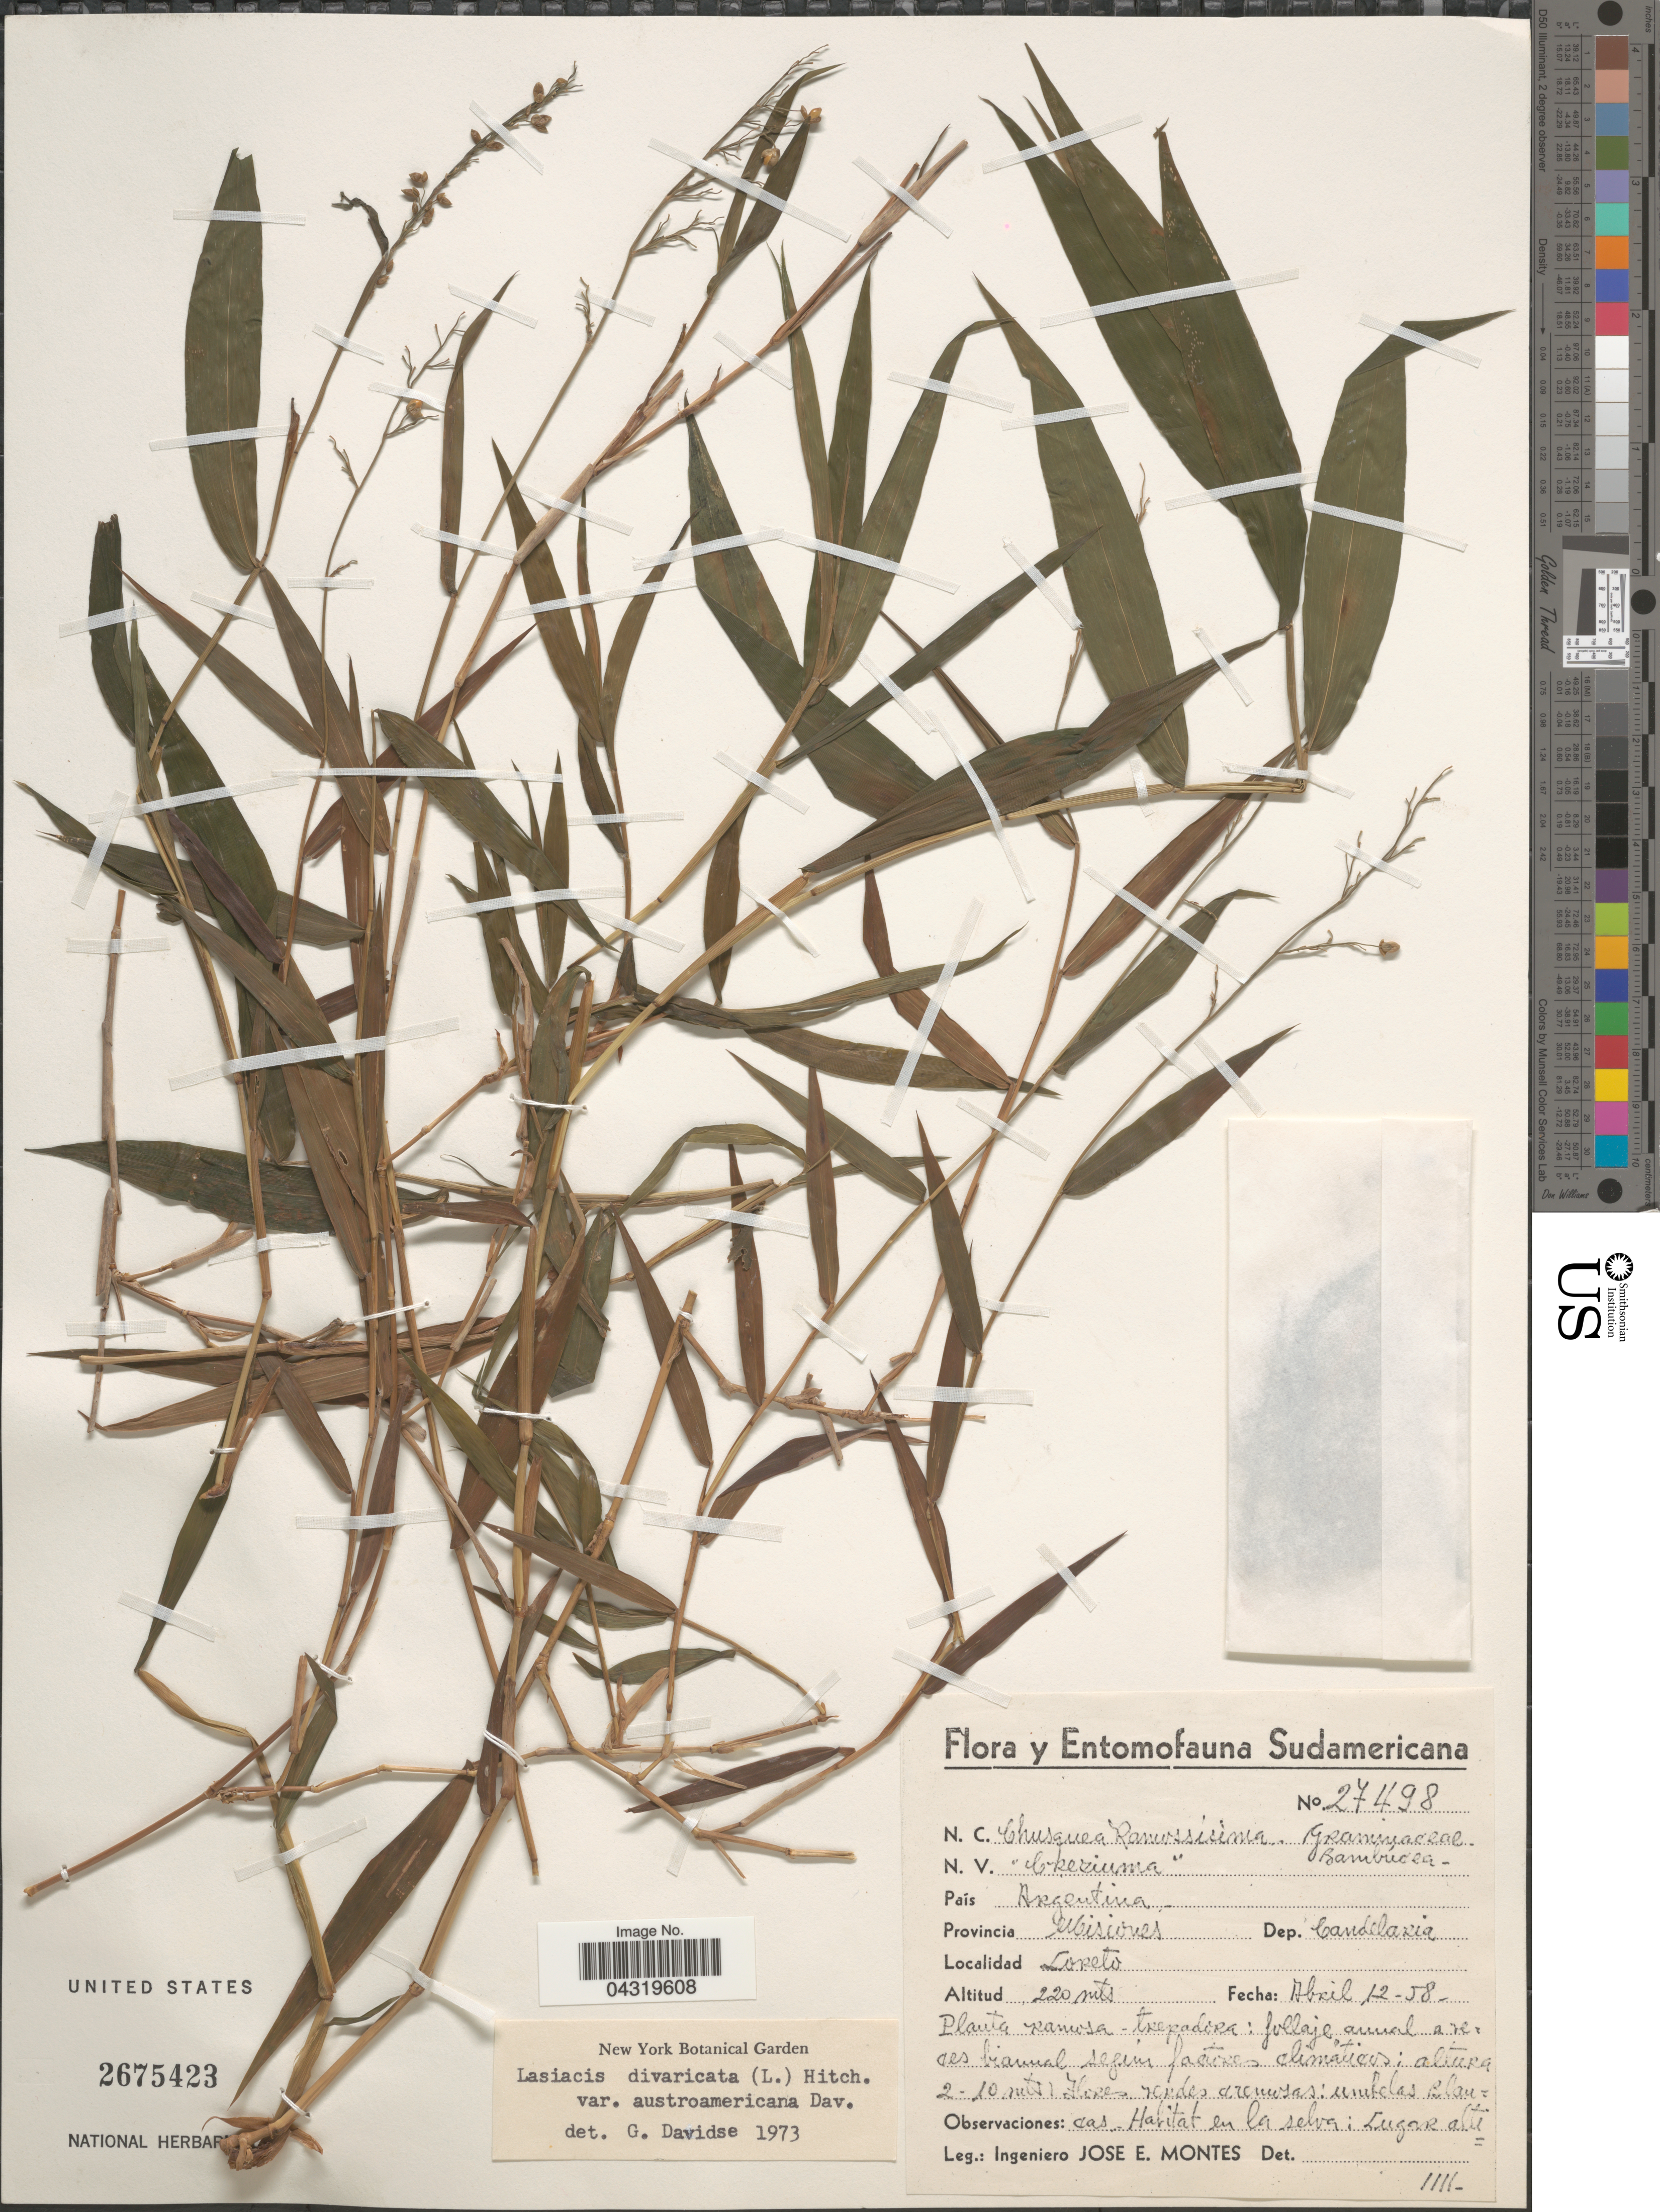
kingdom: Plantae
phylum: Tracheophyta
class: Liliopsida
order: Poales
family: Poaceae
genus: Lasiacis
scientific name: Lasiacis divaricata var. austroamericana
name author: Davidse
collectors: J. E. Montes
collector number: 27498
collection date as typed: Transcribed d/m/y: 12/4/58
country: Argentina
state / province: Misiones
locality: Dep. Candelaria. Loreto.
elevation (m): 220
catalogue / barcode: US 2675423